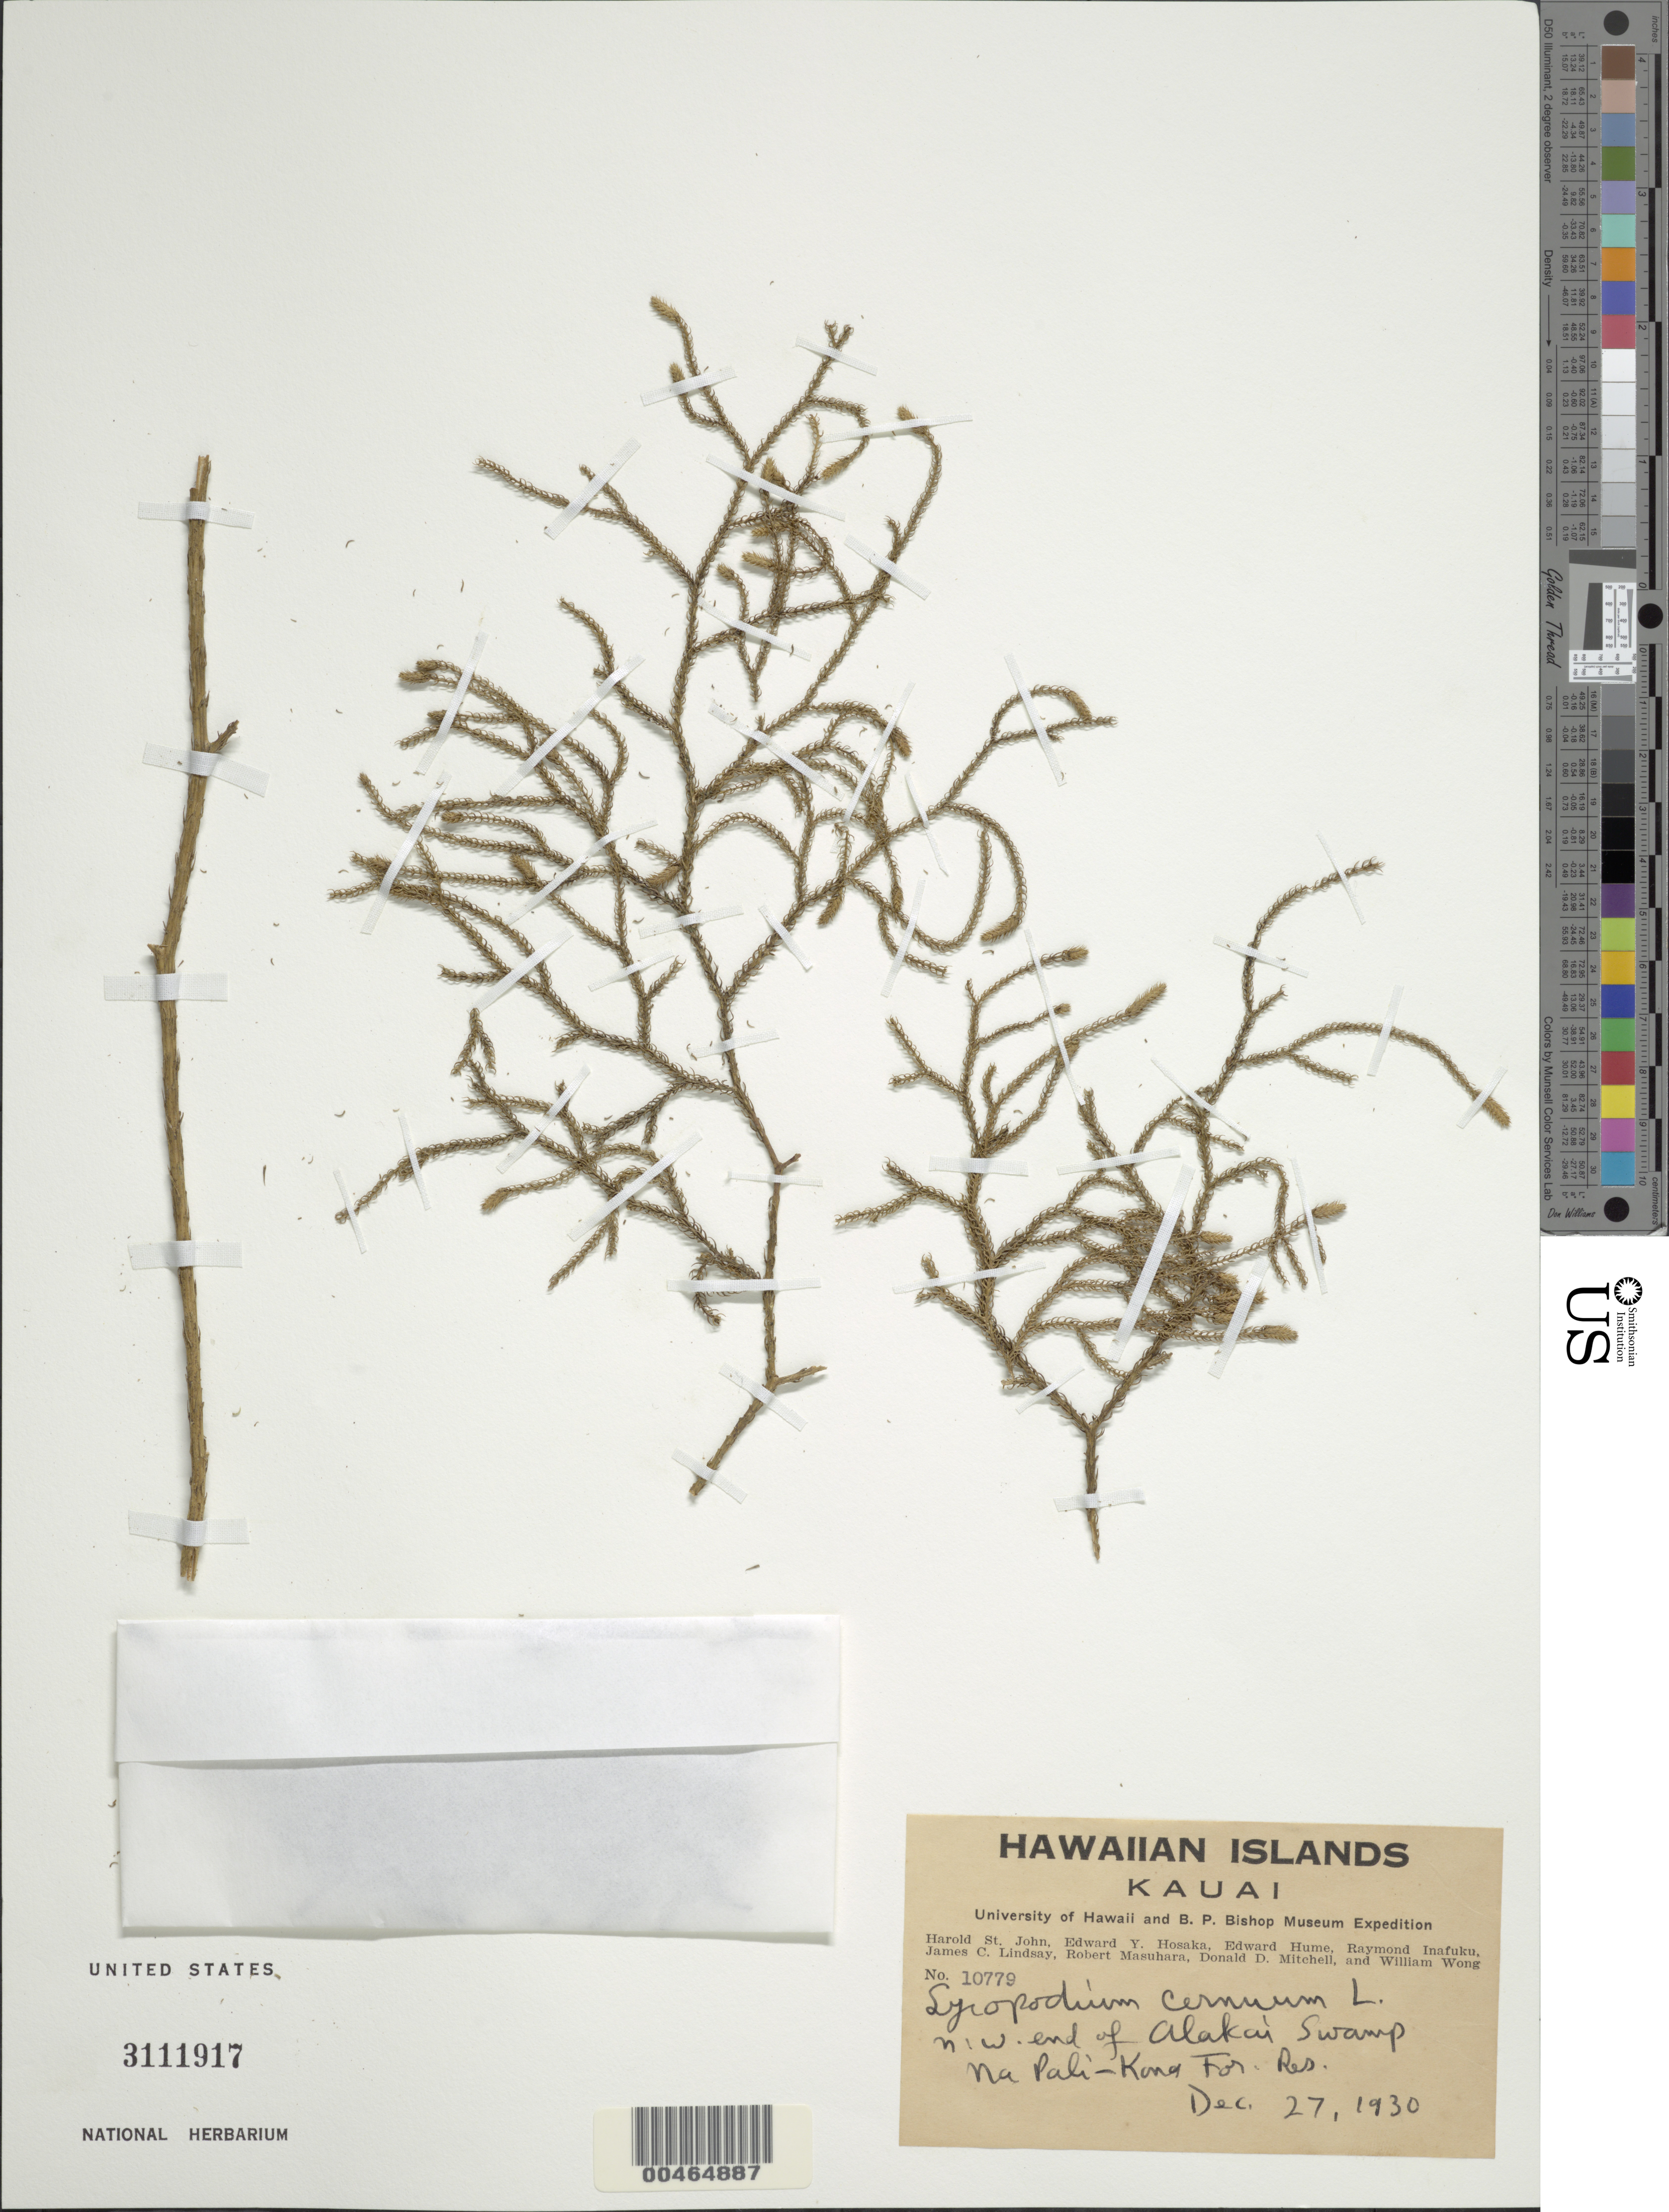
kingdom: Plantae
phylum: Tracheophyta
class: Lycopodiopsida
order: Lycopodiales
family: Lycopodiaceae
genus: Palhinhaea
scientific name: Palhinhaea cernua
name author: (L.) Vasc. & Franco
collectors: H. St. John, E. Y. Hosaka, E. Hume & R. Inafuku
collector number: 10779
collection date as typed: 27 Dec 1930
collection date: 1930-12-27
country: United States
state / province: Hawaii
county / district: Kauai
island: Kaua'i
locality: NW end of Alakai Swamp, Na Pali, Kona Forest Reserve, Kauai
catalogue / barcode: US 3111917